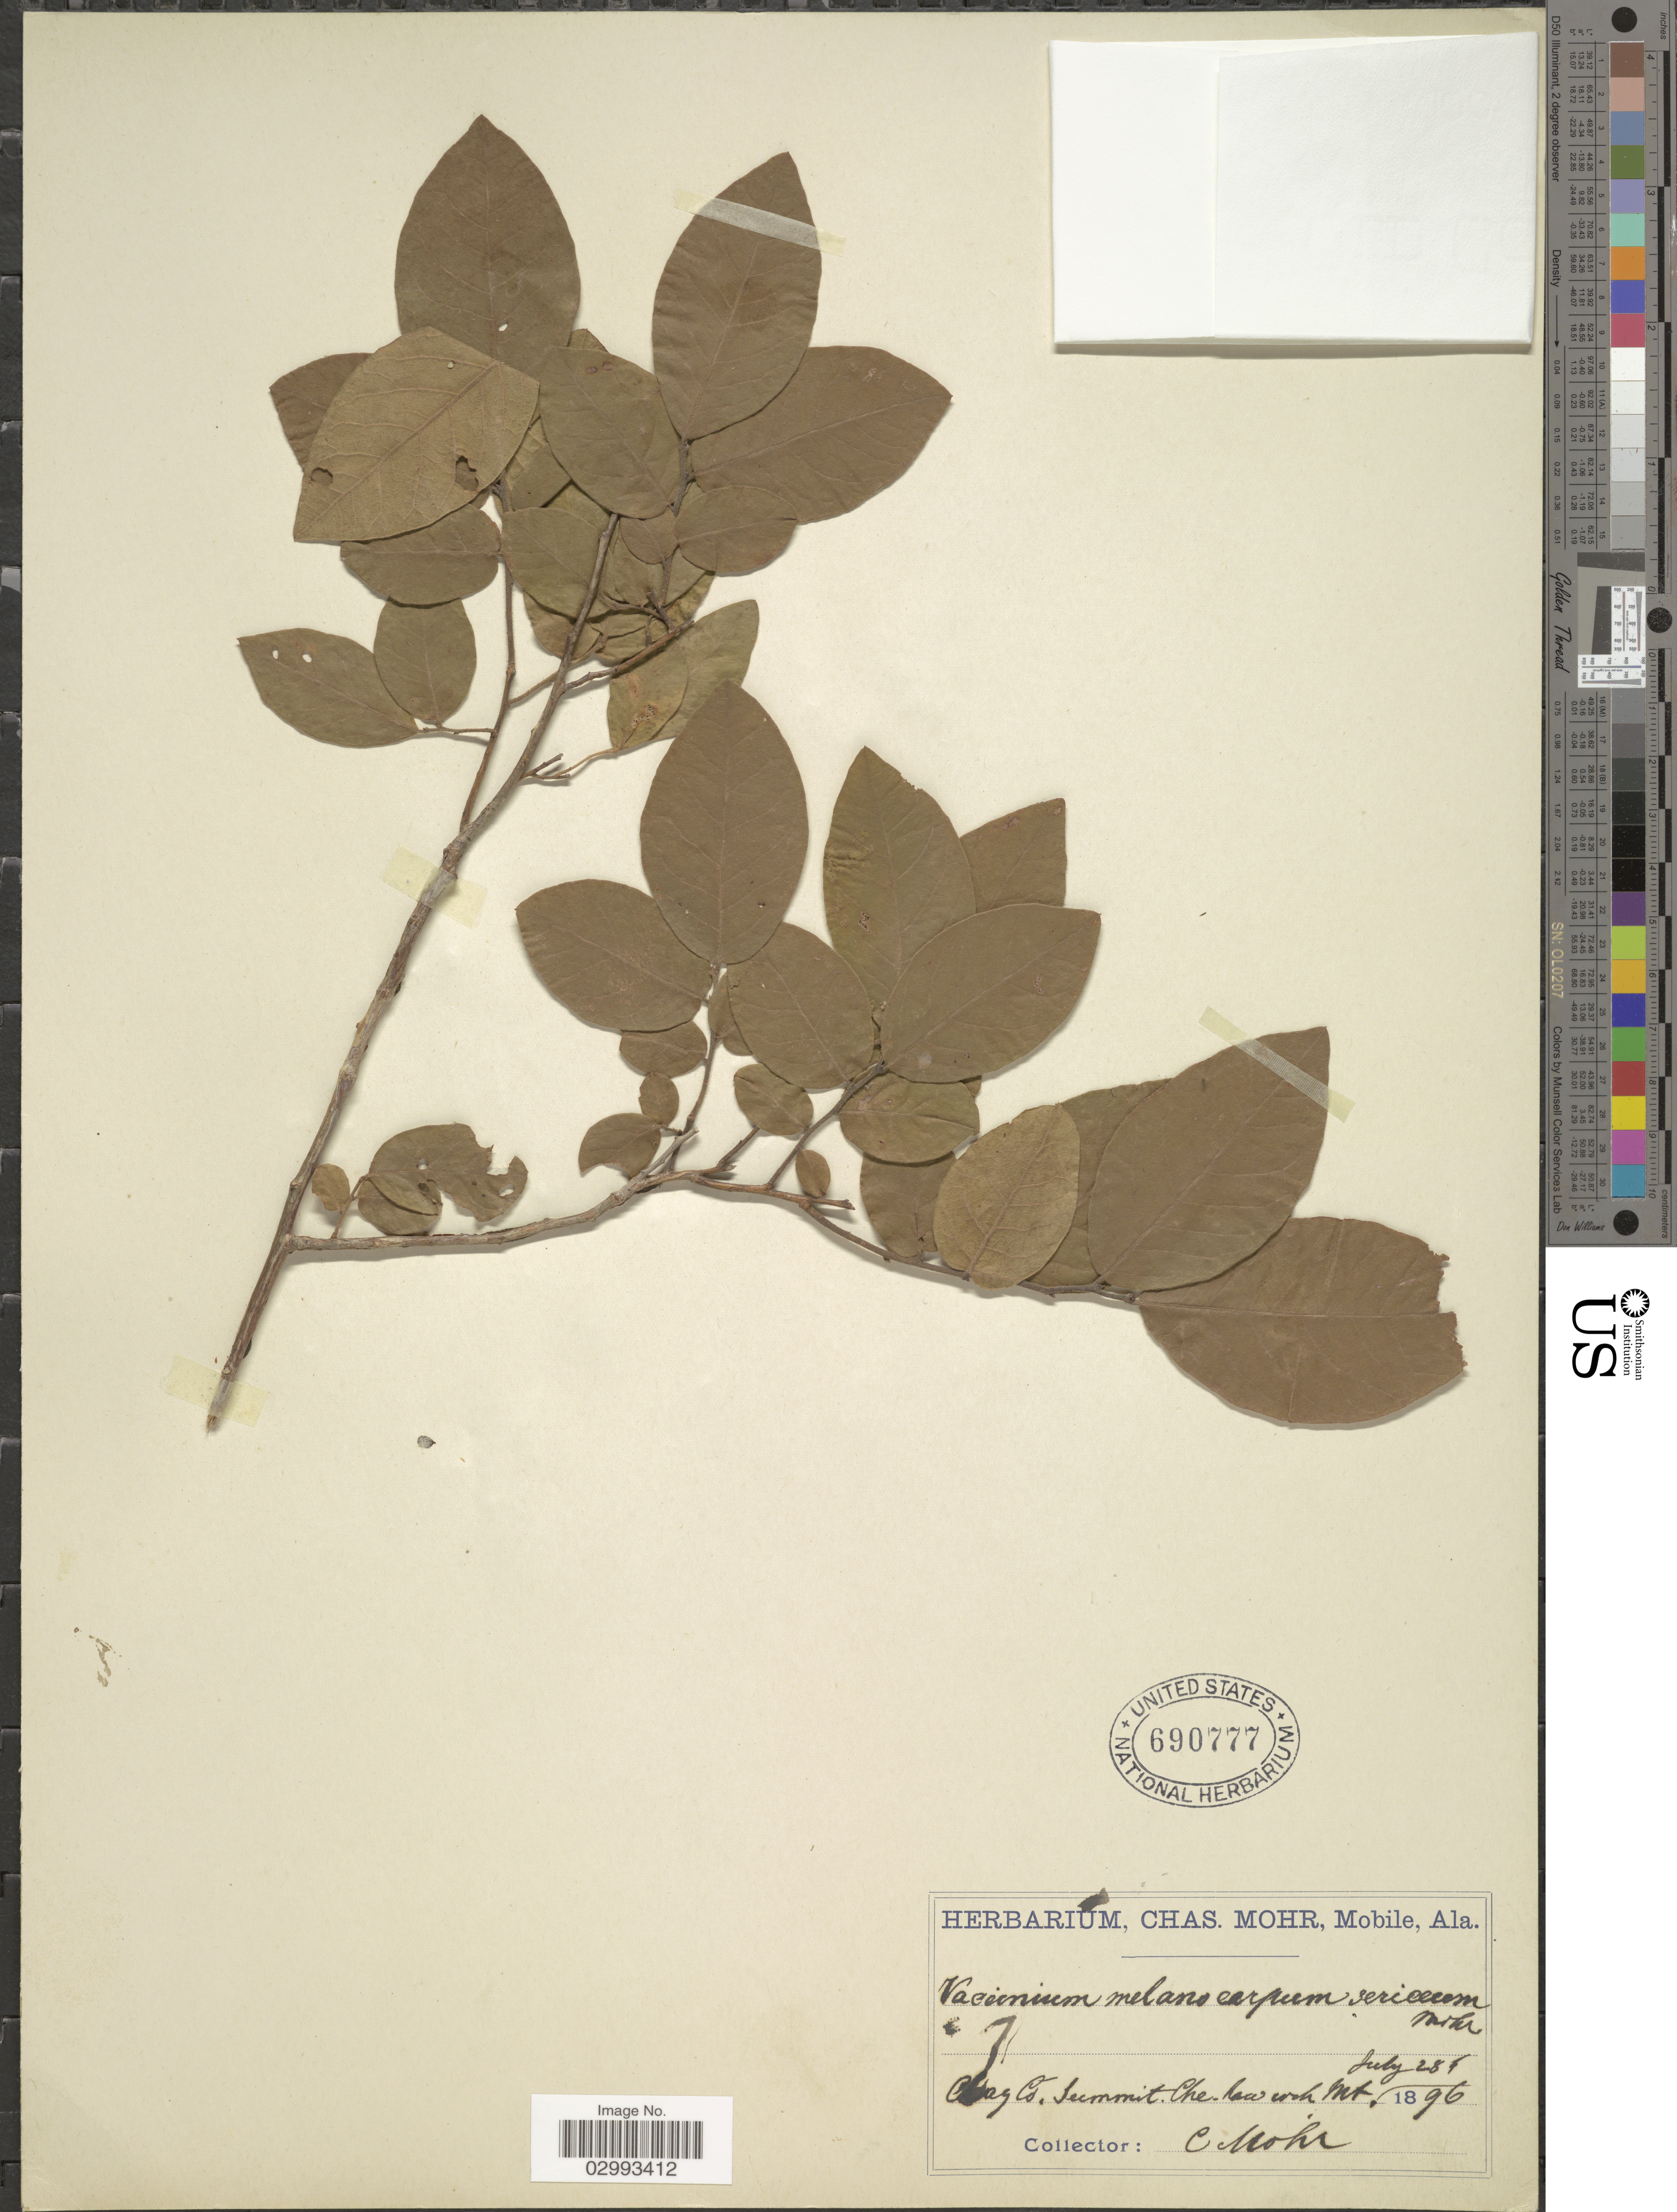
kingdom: Plantae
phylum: Tracheophyta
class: Magnoliopsida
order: Ericales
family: Ericaceae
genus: Polycodium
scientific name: Polycodium stamineum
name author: (L.) Greene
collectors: Mohr, C. T. (herbarium)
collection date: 1896-07-28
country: United States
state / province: Alabama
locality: Clay Co. Summit Che Haw wa Mt.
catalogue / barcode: US 690777